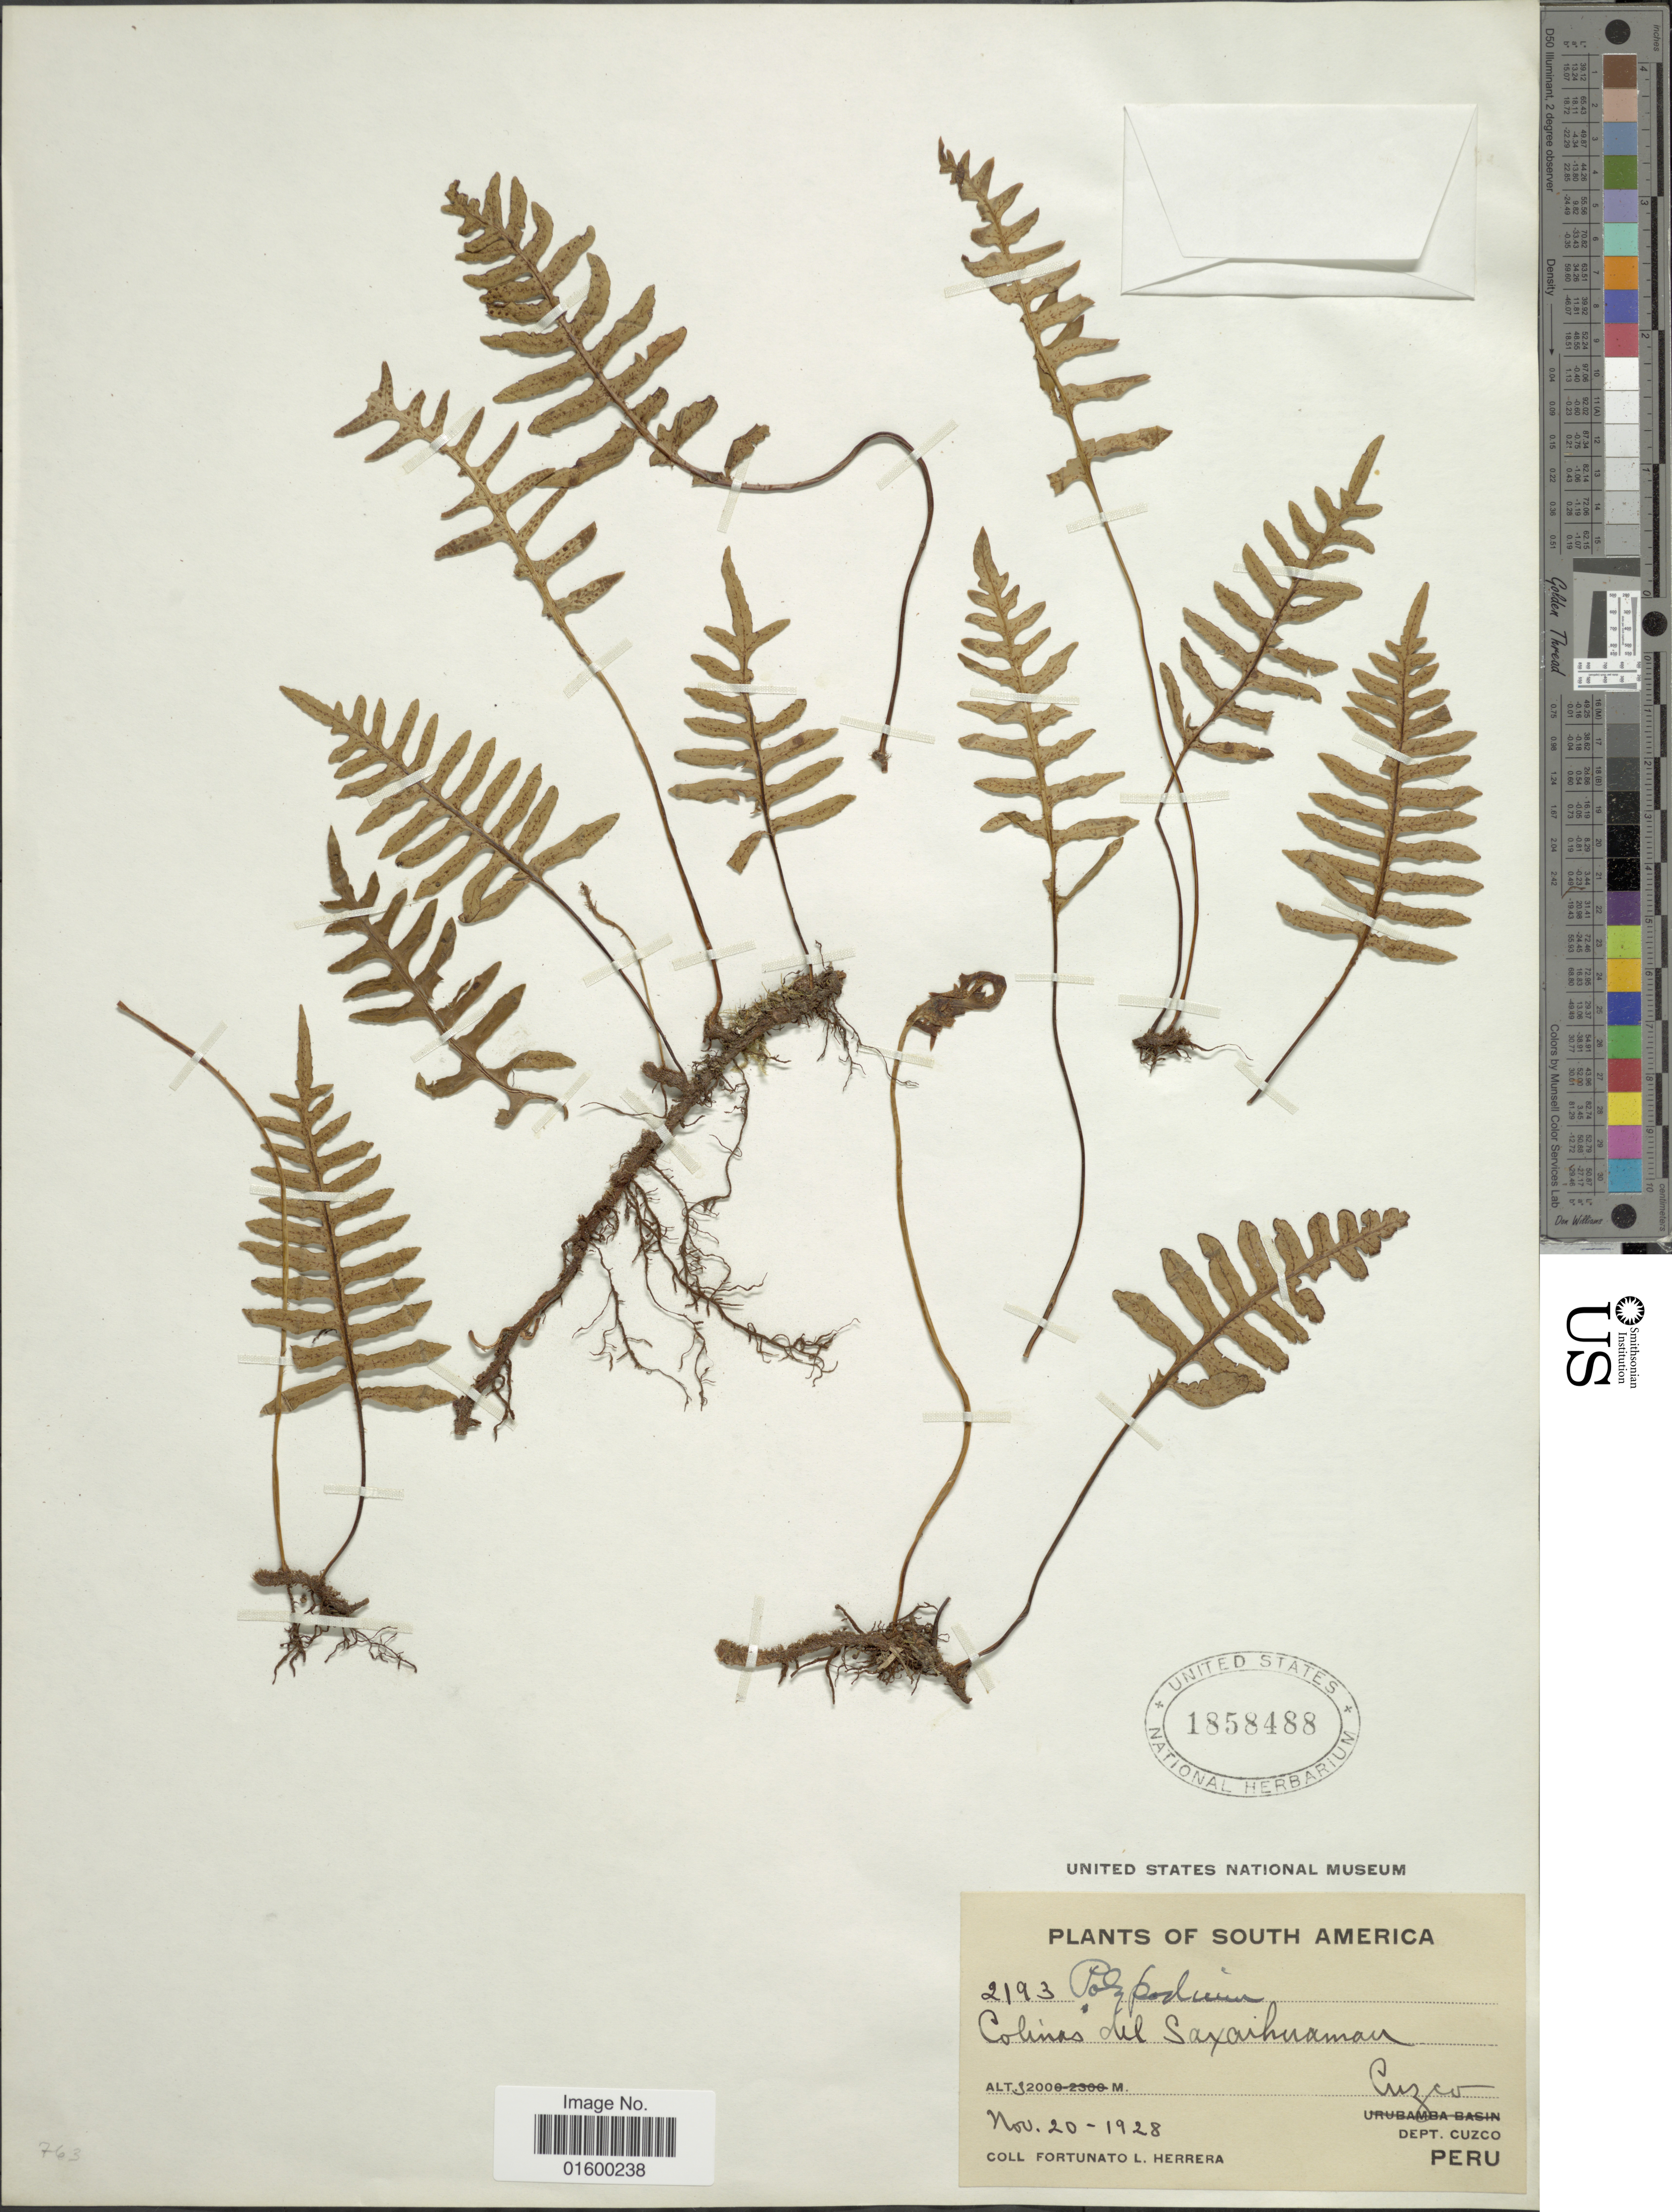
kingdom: Plantae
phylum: Tracheophyta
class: Polypodiopsida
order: Polypodiales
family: Polypodiaceae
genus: Pleopeltis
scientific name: Pleopeltis sp.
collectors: F. L. Herrera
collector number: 2193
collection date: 1928-11-20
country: Peru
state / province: Cusco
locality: South america, Colimas del Saxaihuaman, Cuzco, Dept. Cuzco, Peru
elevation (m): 3200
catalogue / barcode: US 1858488